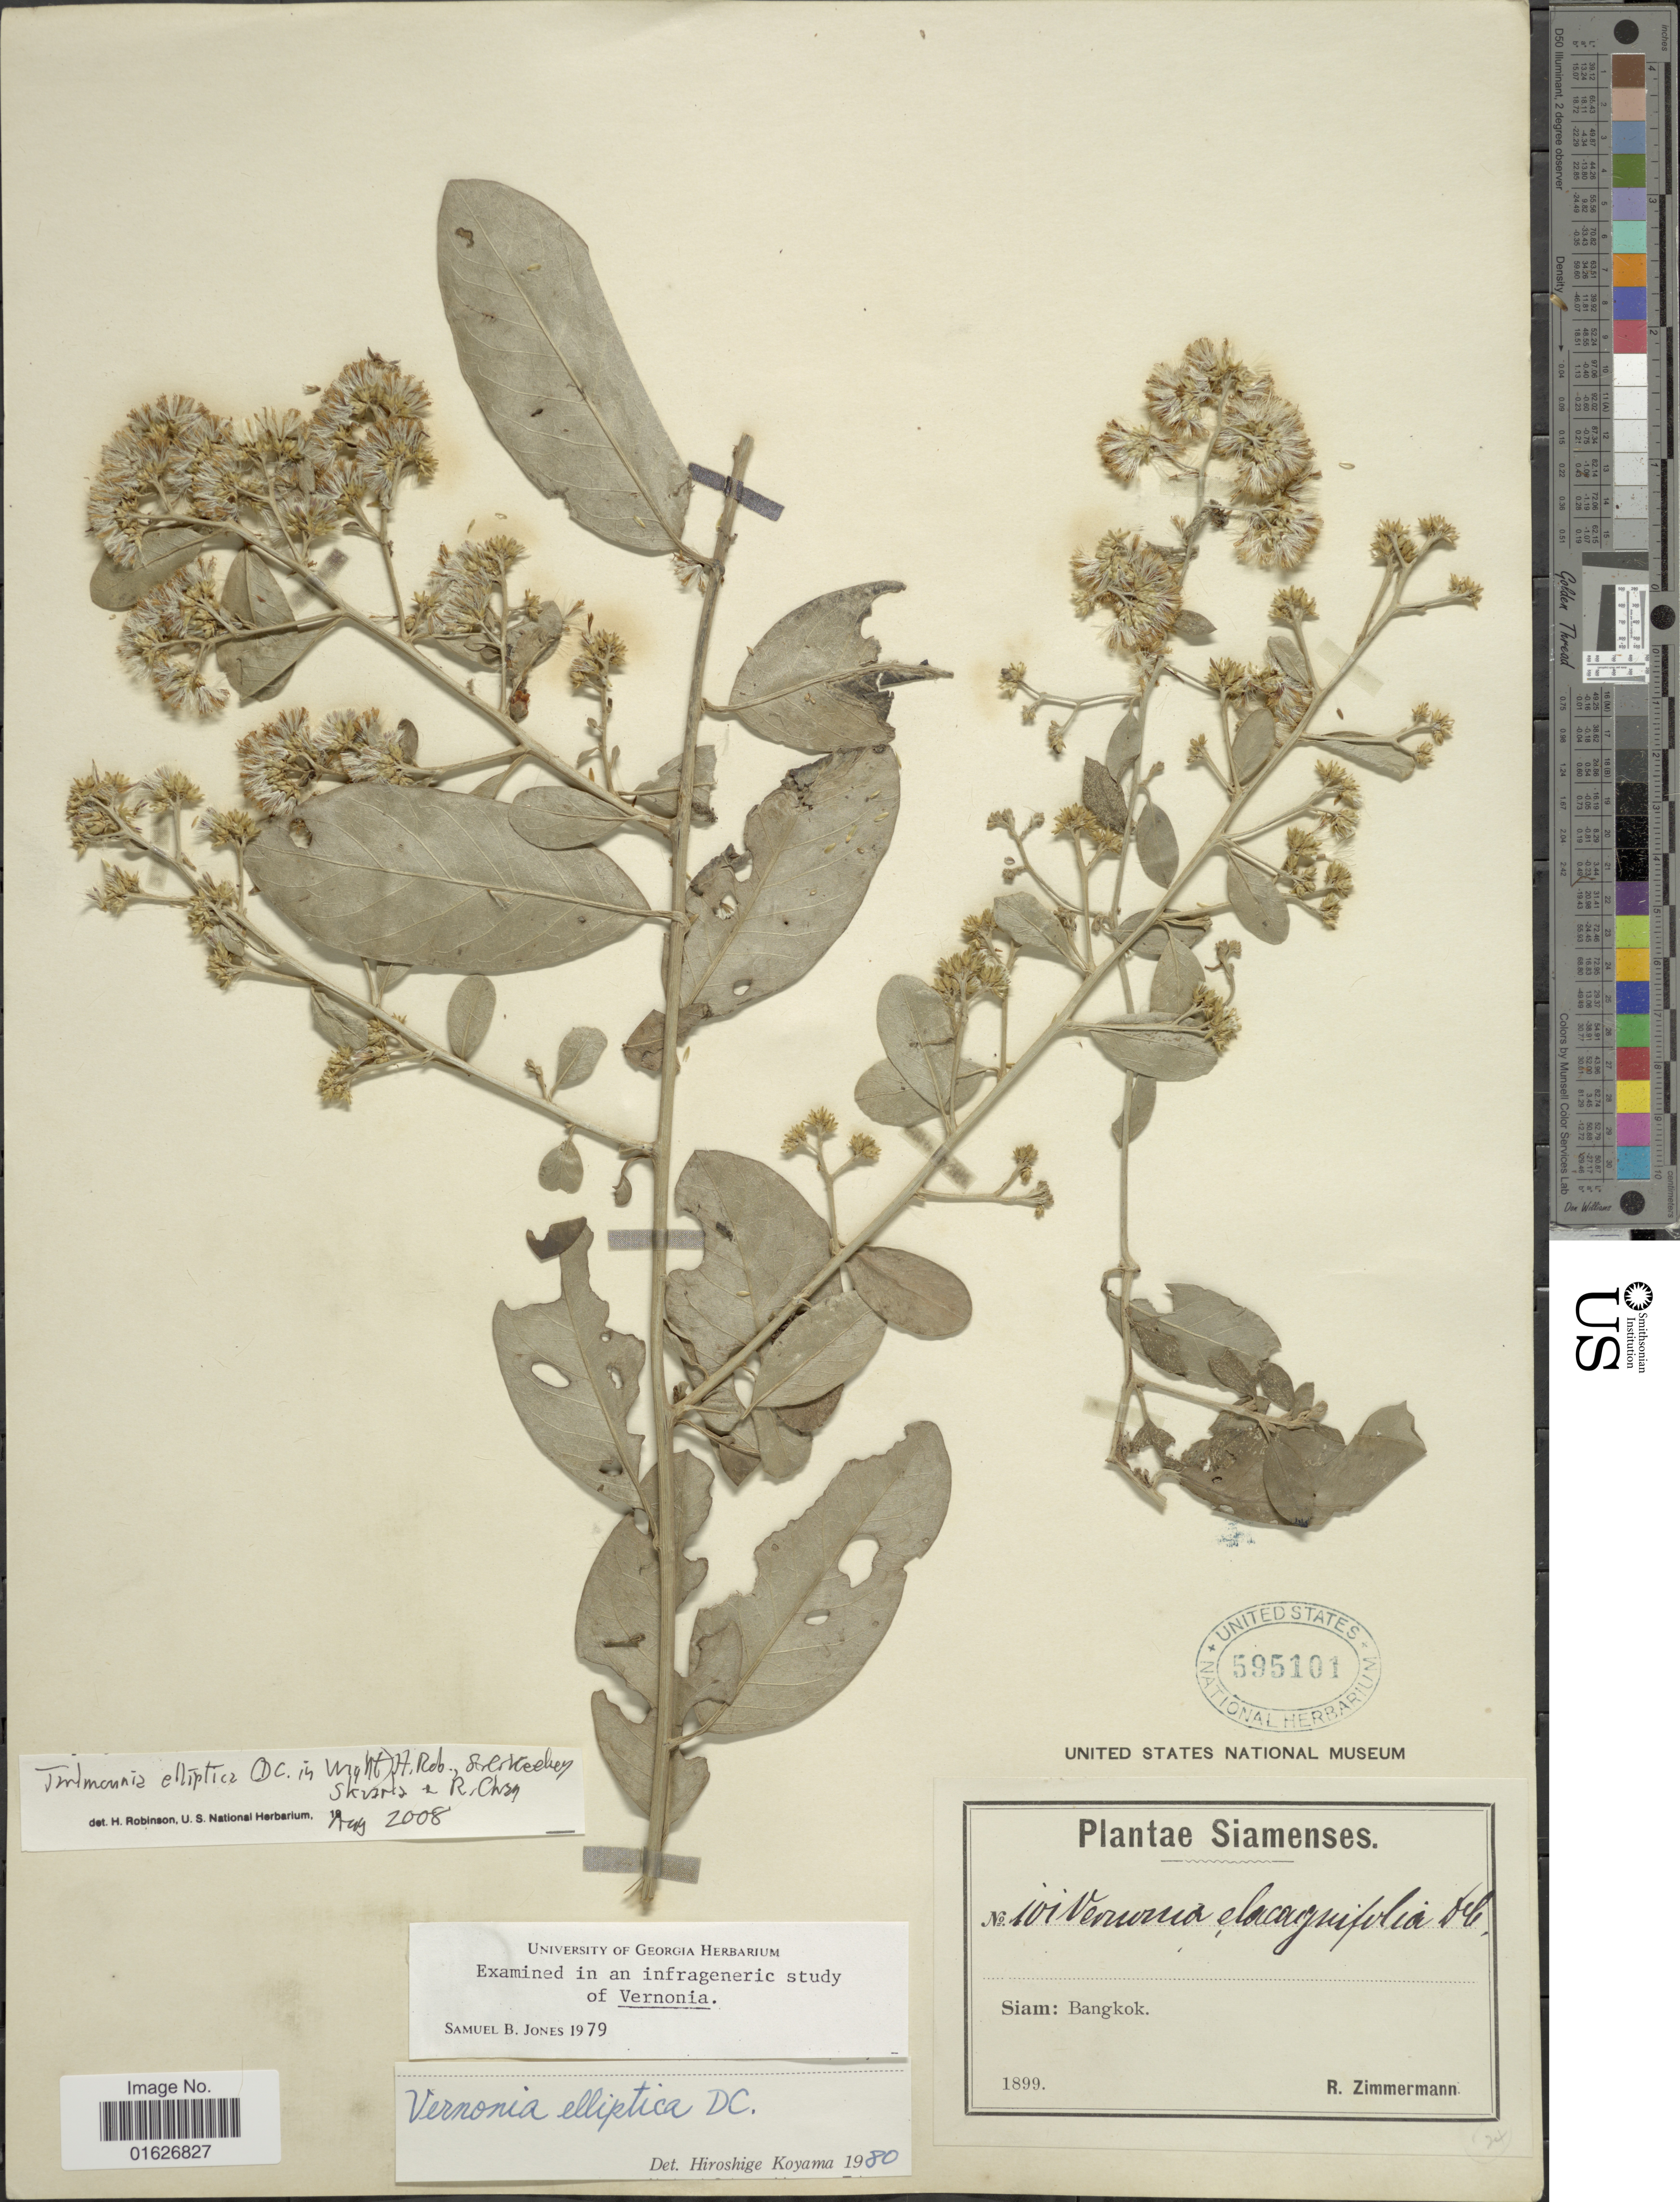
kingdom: Plantae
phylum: Tracheophyta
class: Magnoliopsida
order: Asterales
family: Asteraceae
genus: Tarlmounia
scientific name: Tarlmounia elliptica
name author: (DC.) H. Rob. et al.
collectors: R. Zimmermann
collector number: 101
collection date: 1899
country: Thailand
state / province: Bangkok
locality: Siam.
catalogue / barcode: US 595101